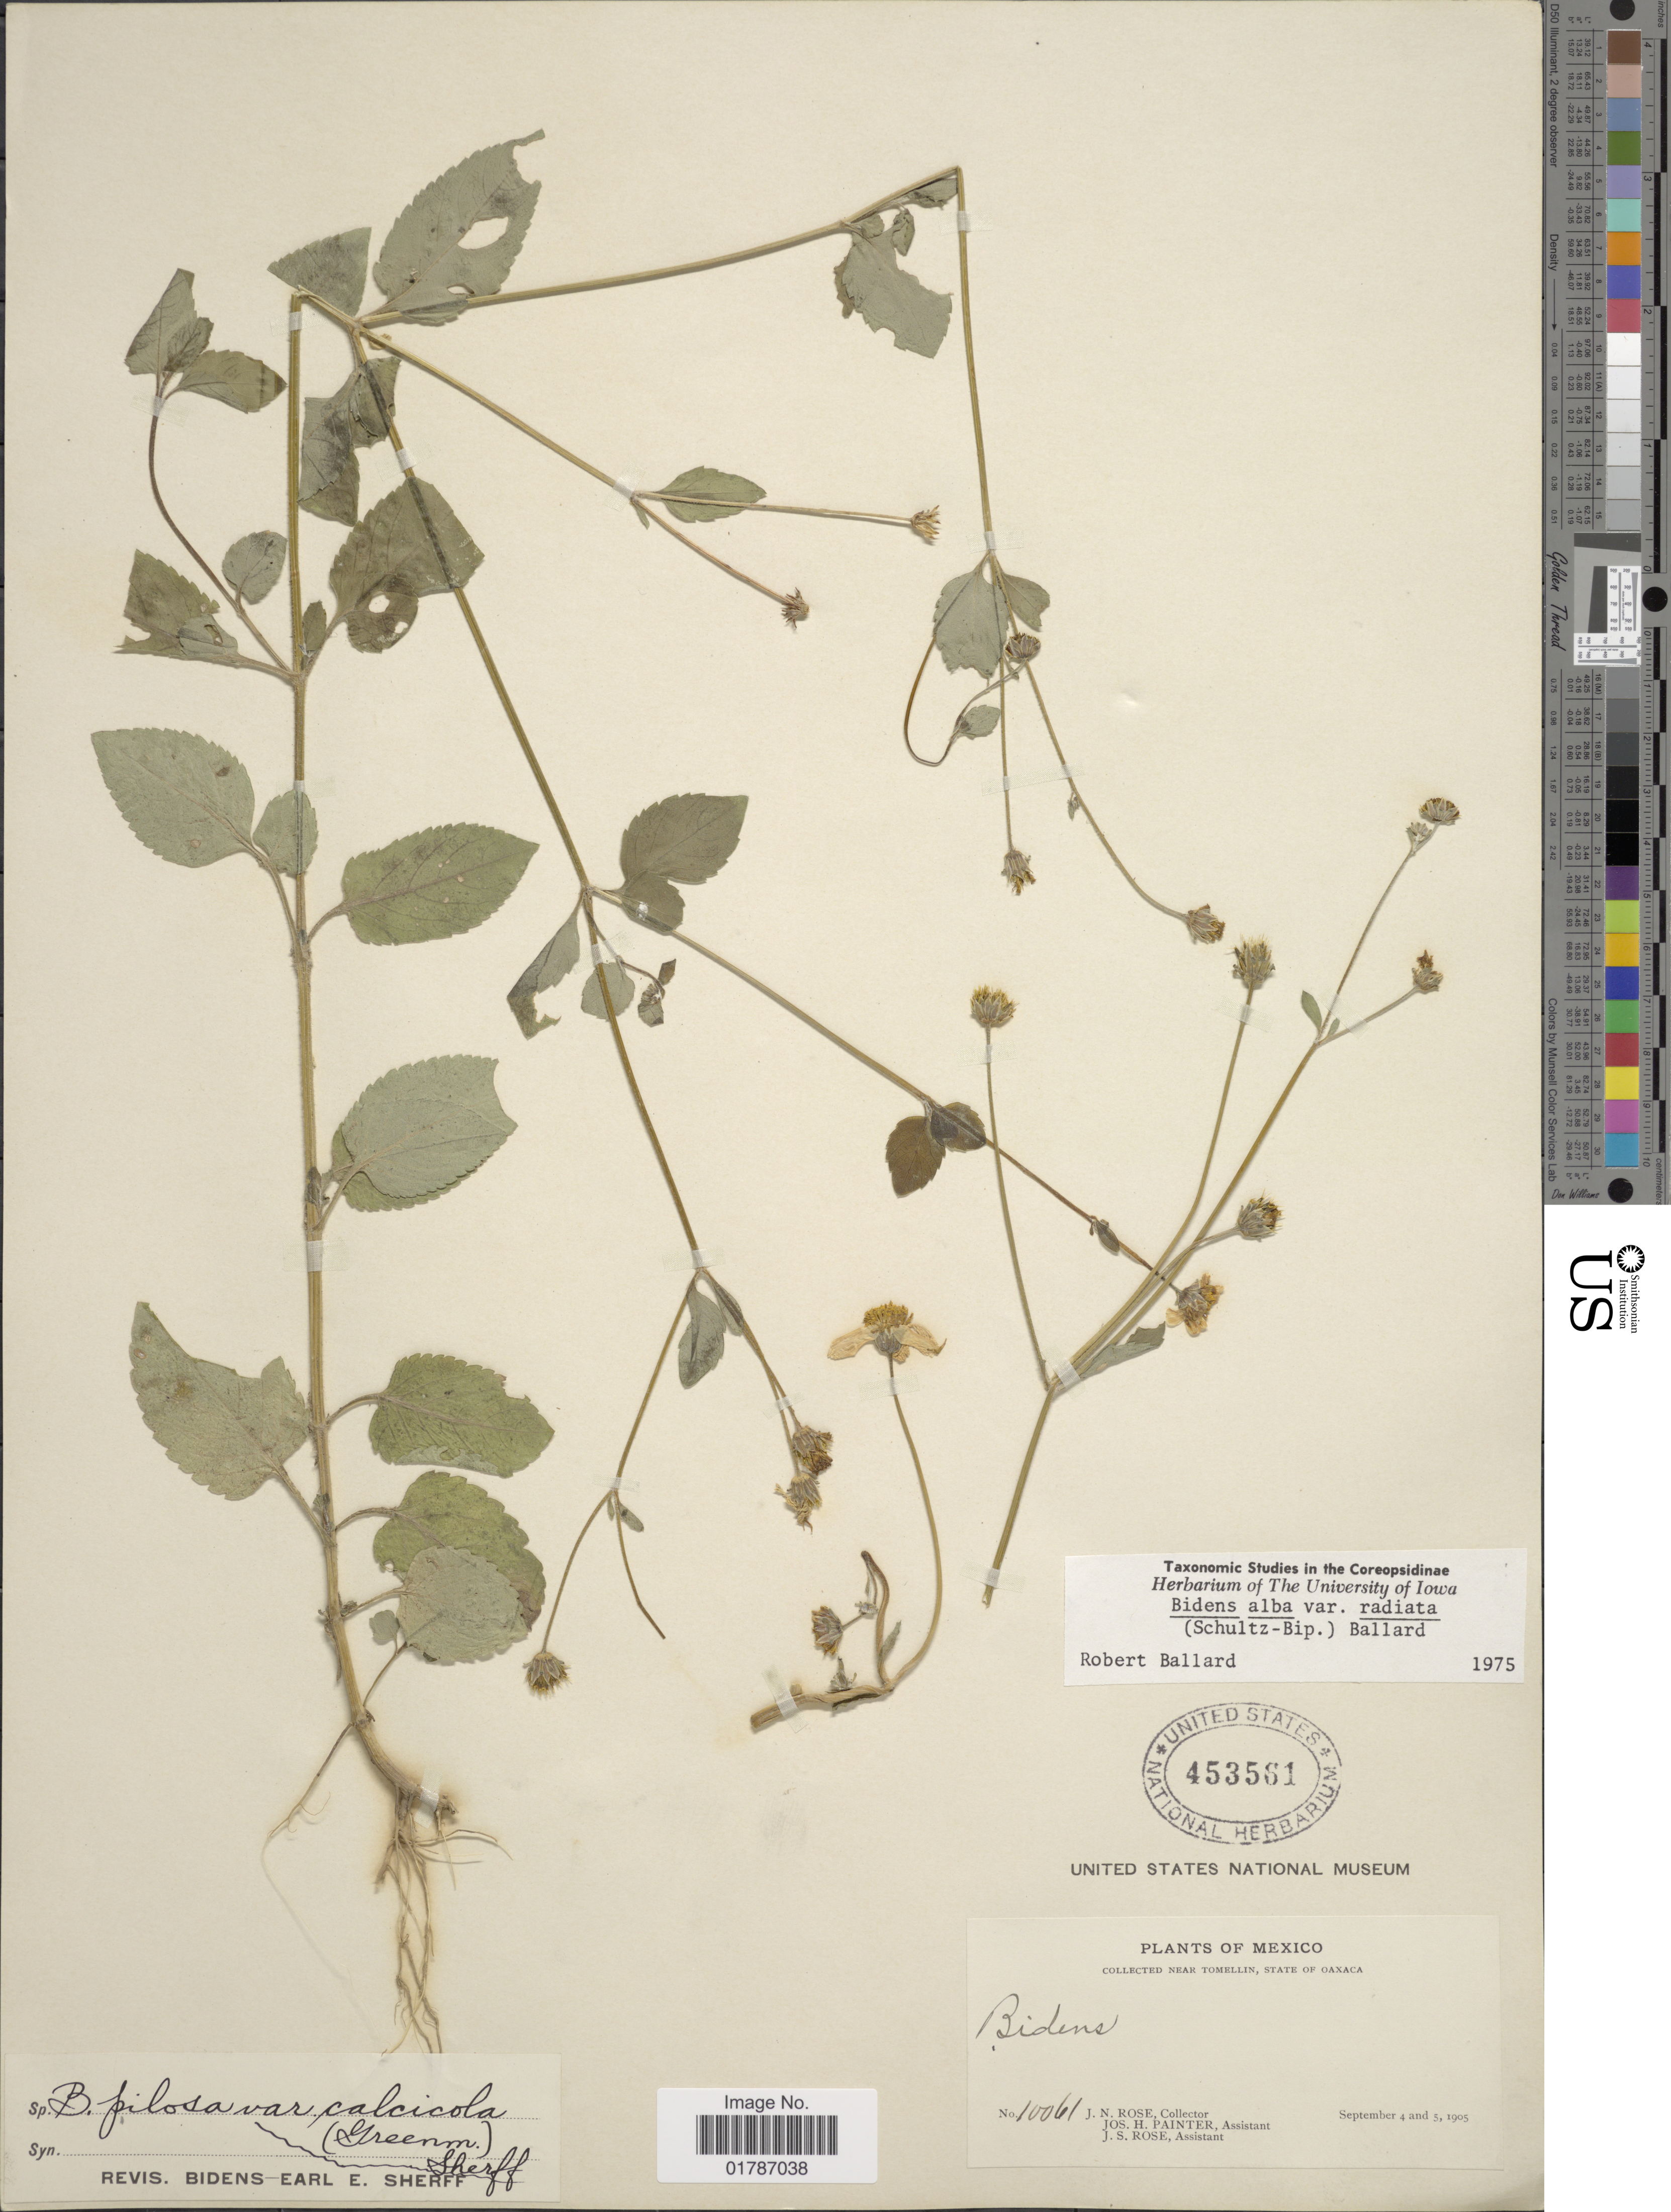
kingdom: Plantae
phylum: Tracheophyta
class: Magnoliopsida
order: Asterales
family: Asteraceae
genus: Bidens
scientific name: Bidens alba var. radiata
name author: (Sch. Bip.) R.E. Ballard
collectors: J. N. Rose, J. H. Painter & J. S. Rose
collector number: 10061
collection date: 1905-09-04/1905-09-05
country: Mexico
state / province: Oaxaca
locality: Near Tomellin, State of Oaxaca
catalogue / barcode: US 453561